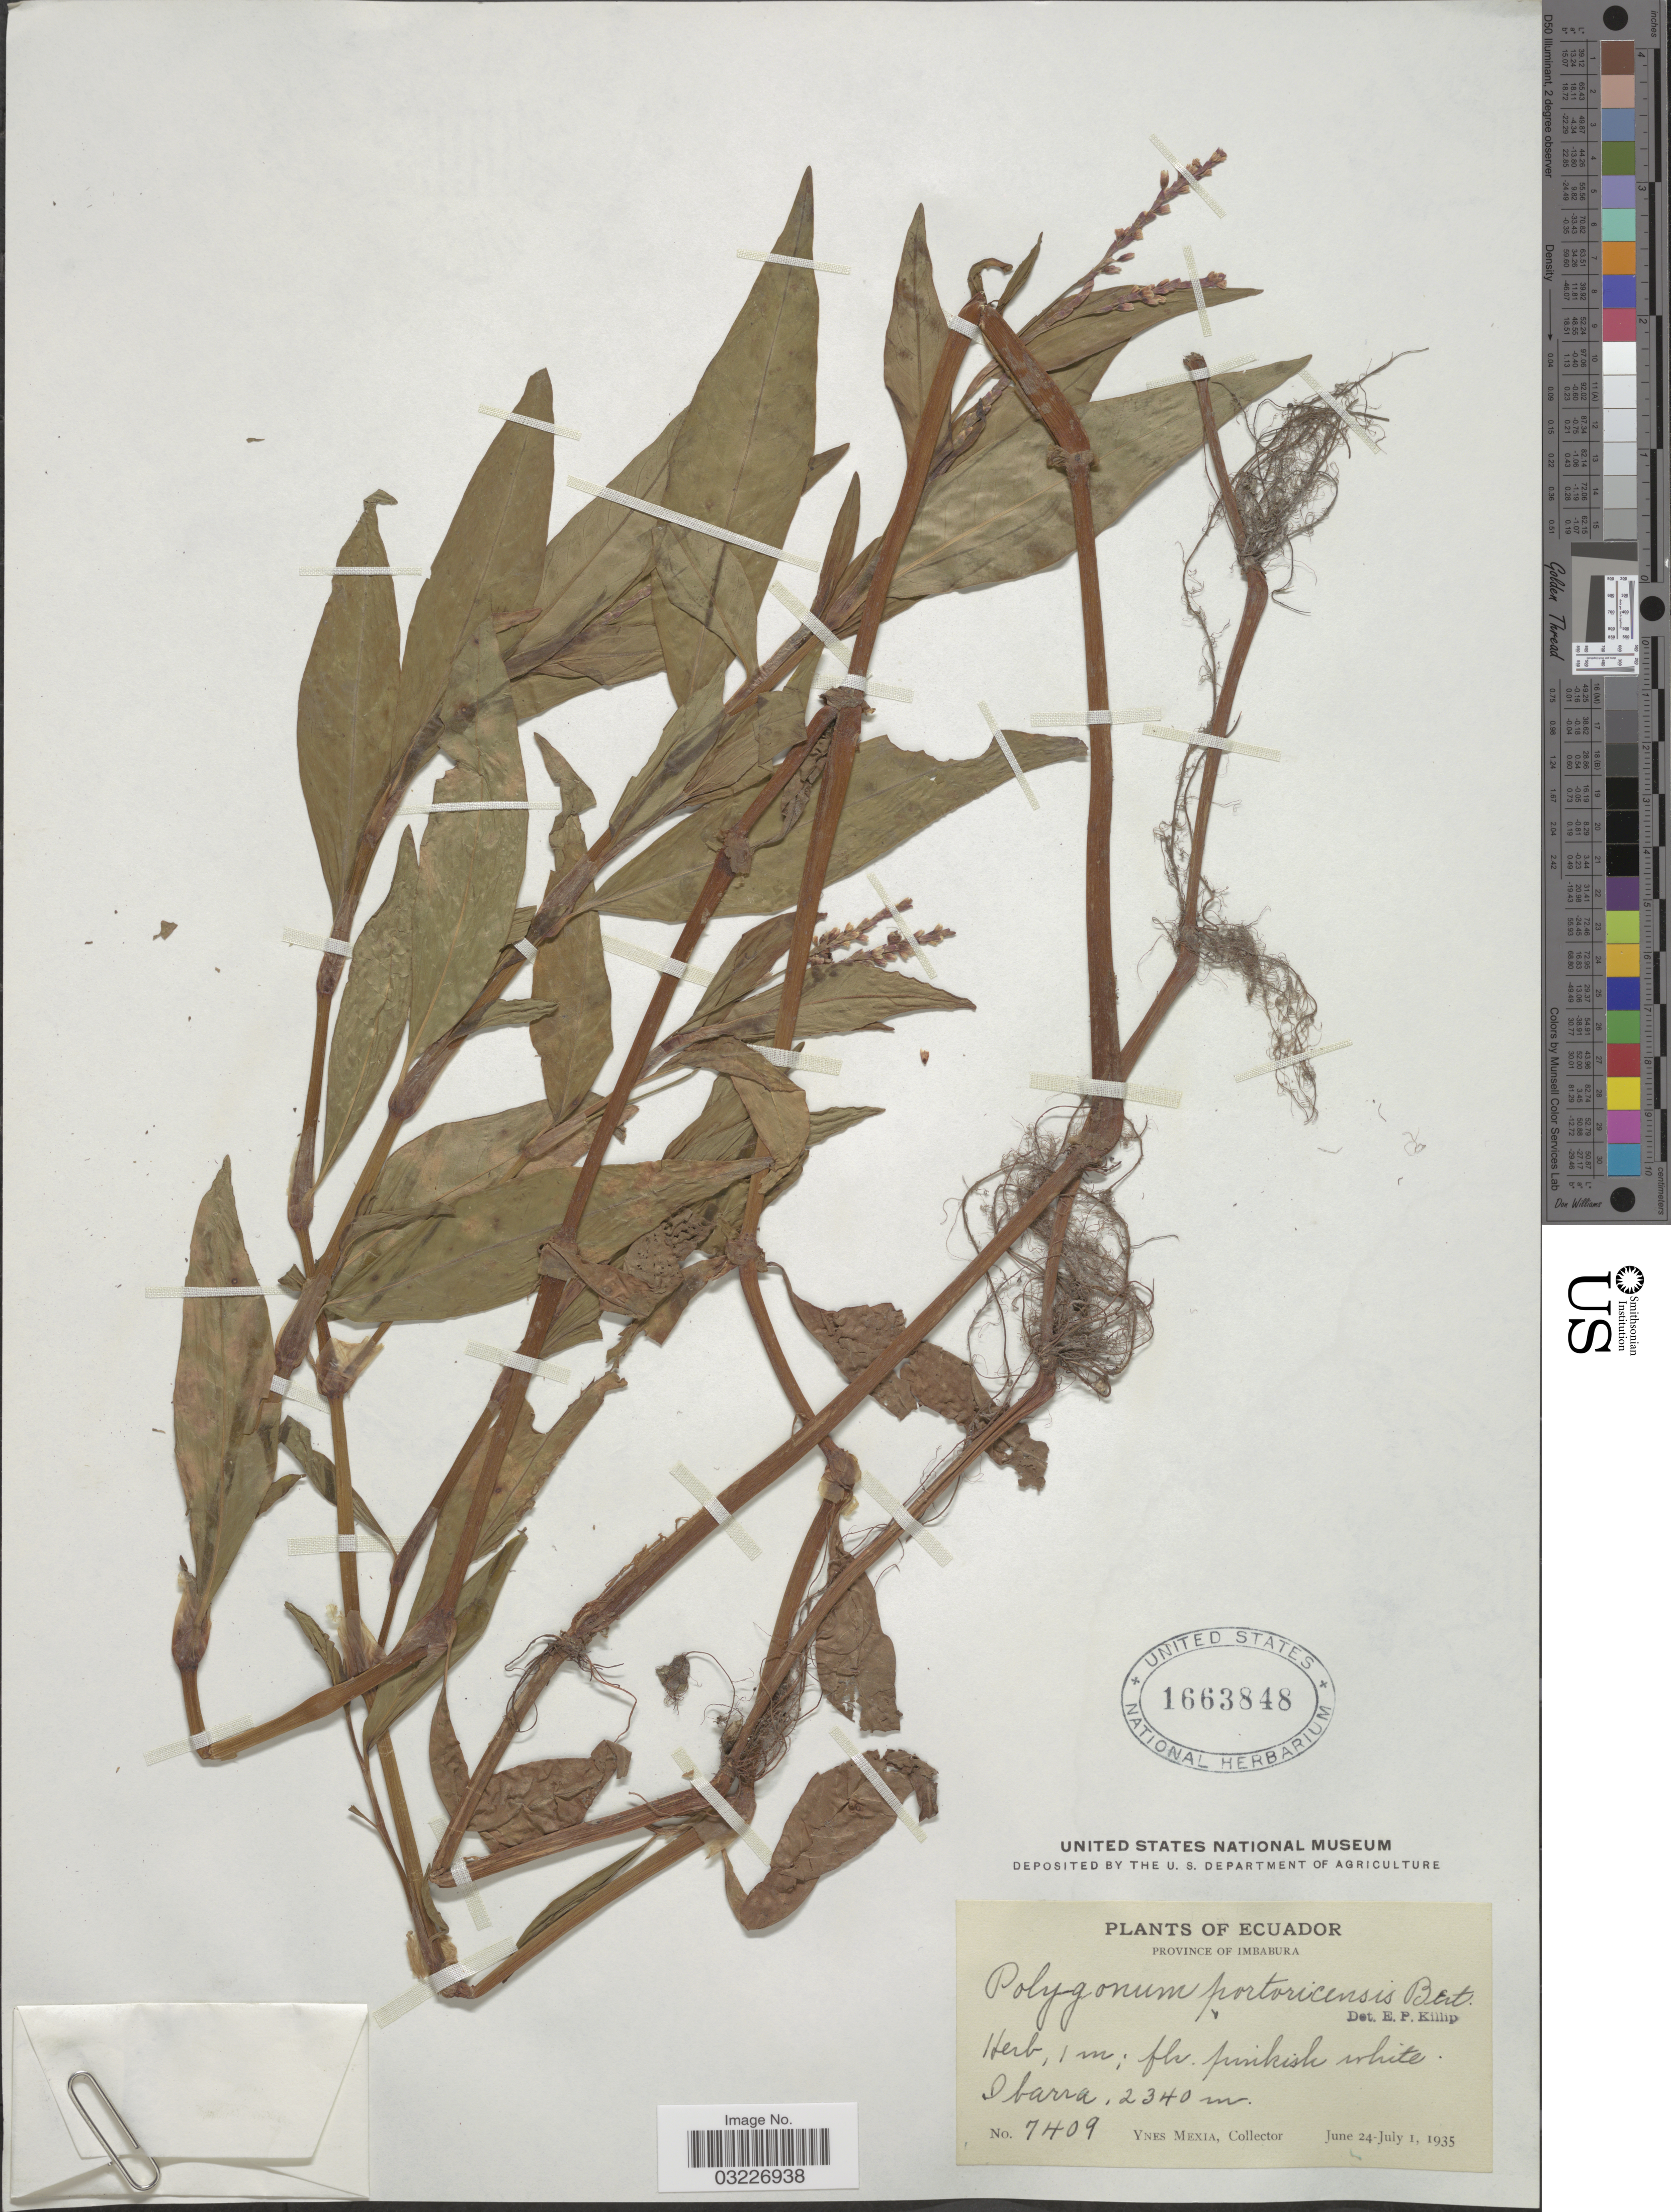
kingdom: Plantae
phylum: Tracheophyta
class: Magnoliopsida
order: Caryophyllales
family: Polygonaceae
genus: Polygonum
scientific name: Polygonum portoricense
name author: Bertero ex Endl.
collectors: Y. Mexia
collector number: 7409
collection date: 1935-06-24/1935-07-01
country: Ecuador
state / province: Imbabura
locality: Ibarra.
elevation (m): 2340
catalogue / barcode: US 1663848